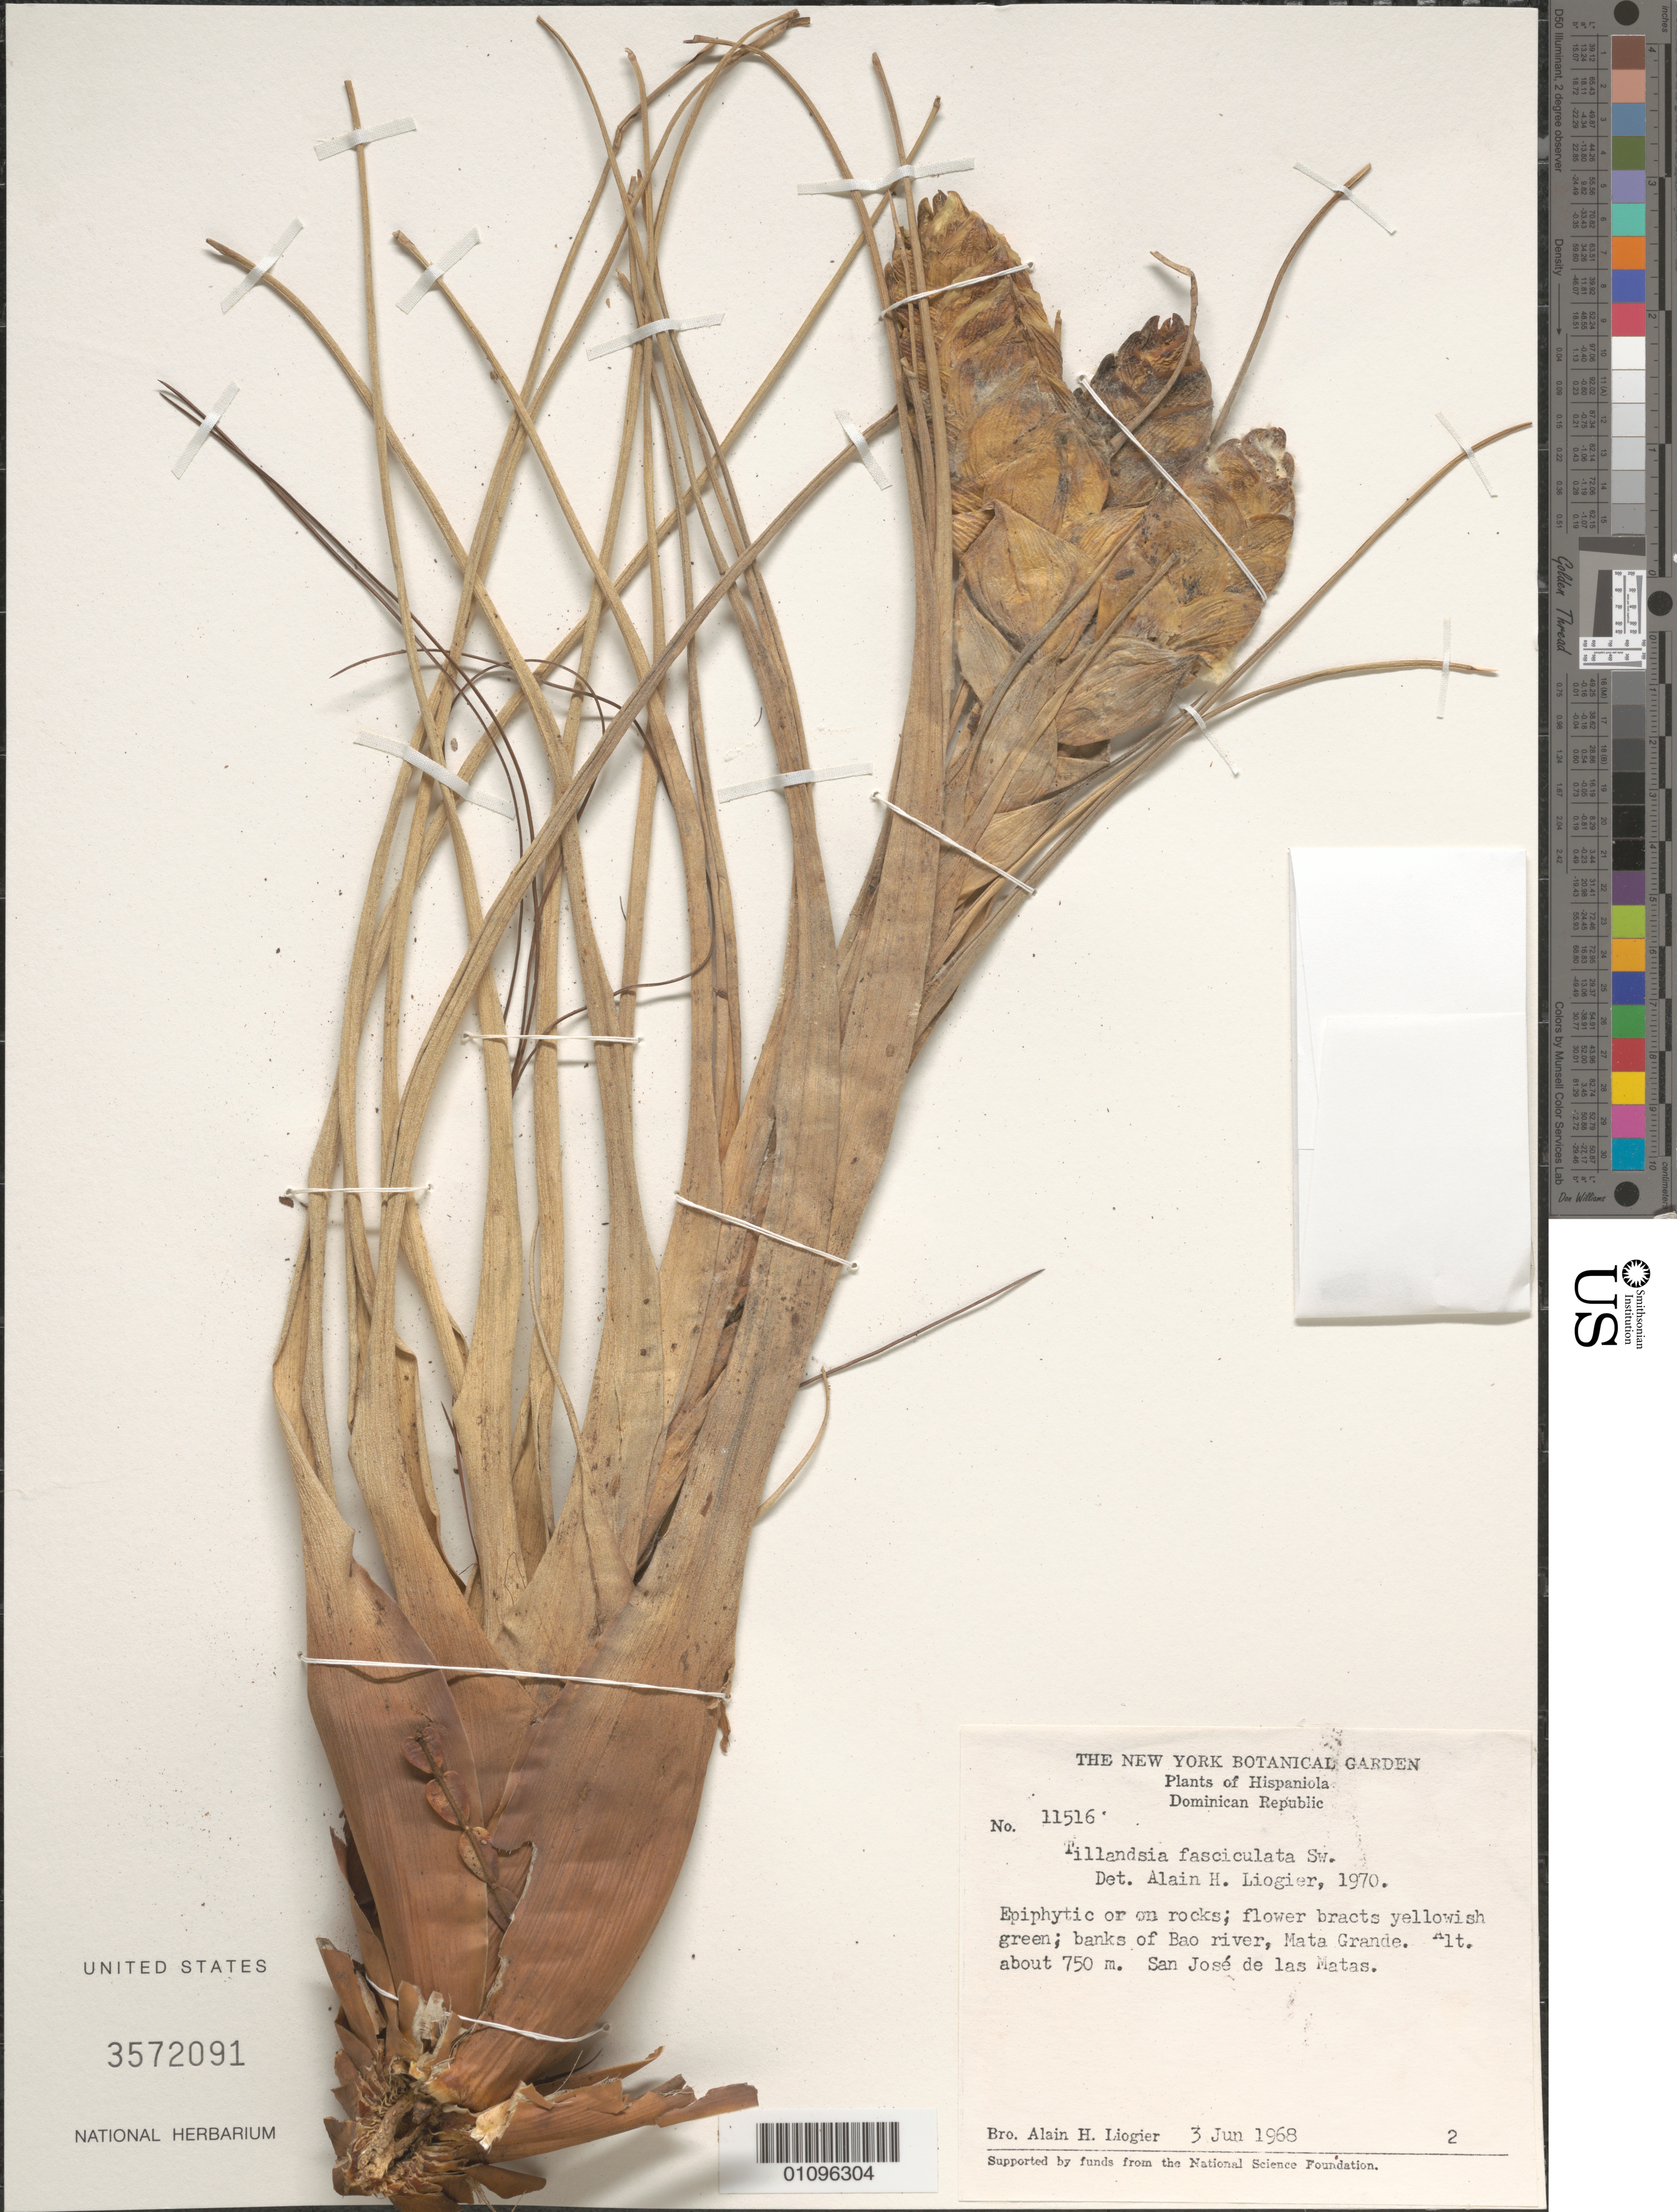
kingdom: Plantae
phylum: Tracheophyta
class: Liliopsida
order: Poales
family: Bromeliaceae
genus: Tillandsia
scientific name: Tillandsia fasciculata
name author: Sw.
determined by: Liogier, Alain H.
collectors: A. H. Liogier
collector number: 11516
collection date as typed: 03 Jun 1968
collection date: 1968-06-03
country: Dominican Republic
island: Hispaniola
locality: San José de las Matas, banks of Bao River, Mata Grande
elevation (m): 750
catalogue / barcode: US 3572091